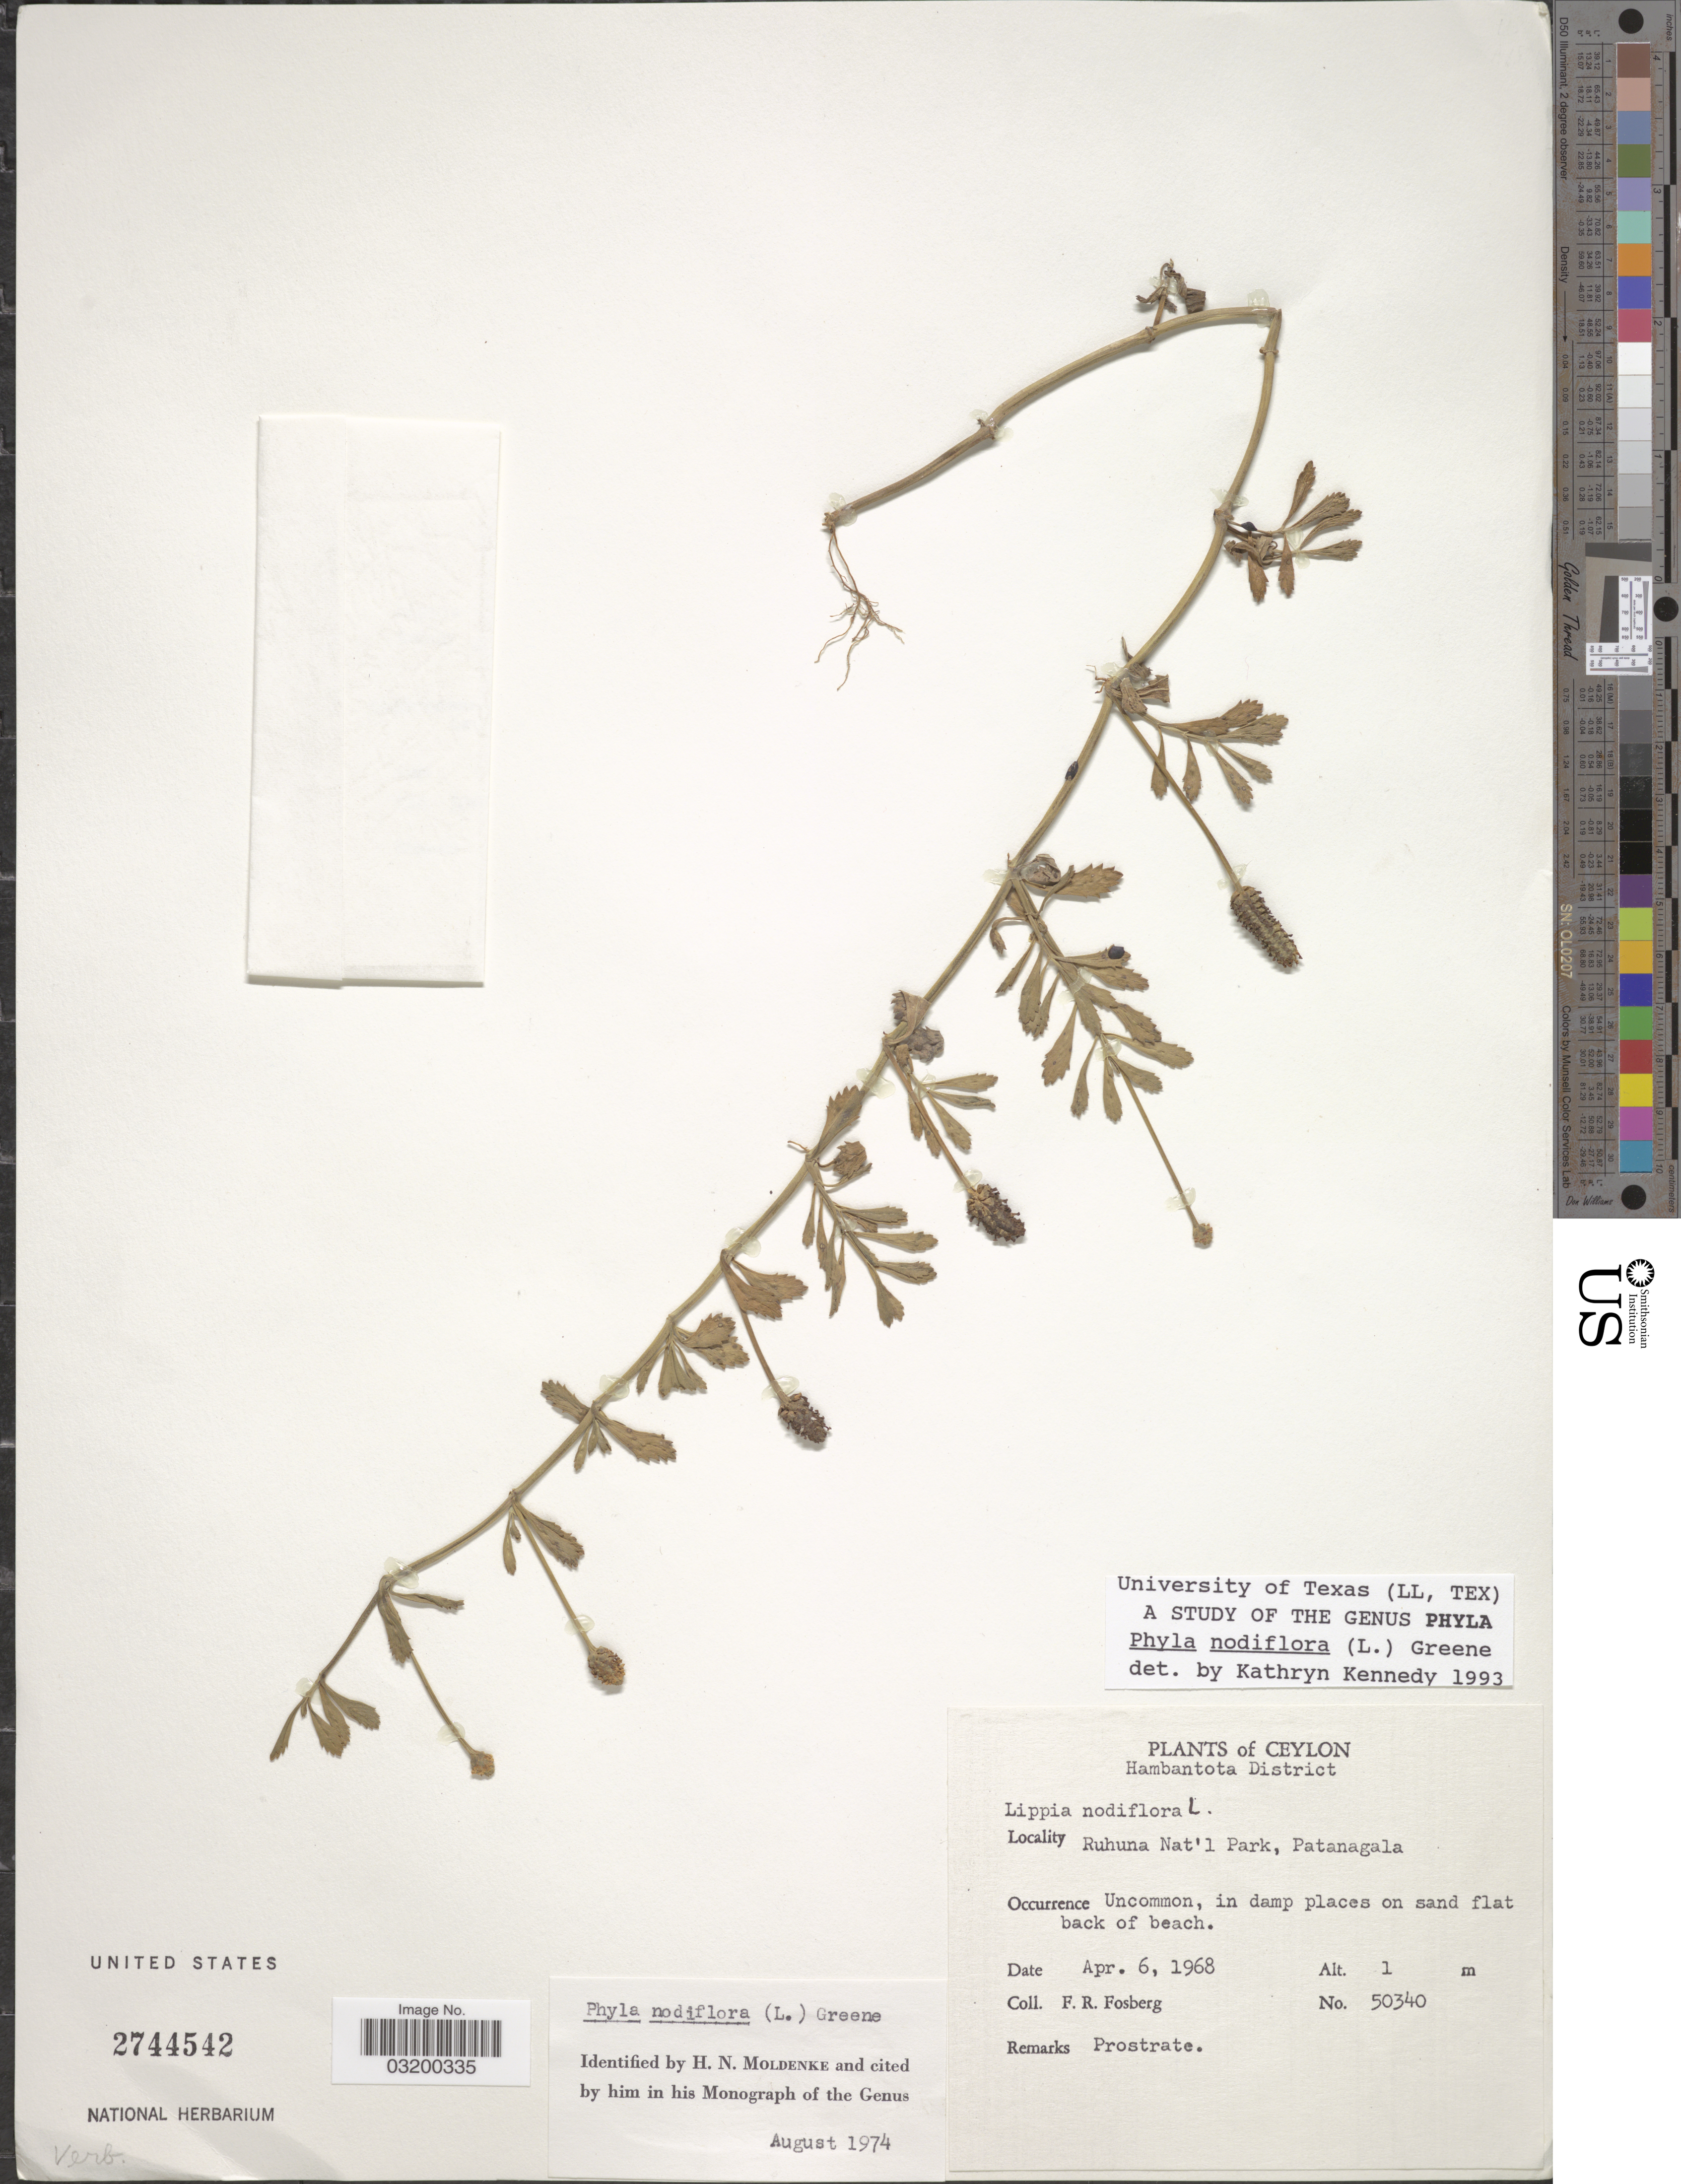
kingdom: Plantae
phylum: Tracheophyta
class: Magnoliopsida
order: Lamiales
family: Verbenaceae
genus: Phyla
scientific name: Phyla nodiflora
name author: (L.) Greene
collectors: F. R. Fosberg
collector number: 50340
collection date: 1968-04-06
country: Sri Lanka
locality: Ceylon. Hambantota District. Ruhuna Nat'l Park, Patanagala.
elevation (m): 1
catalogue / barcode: US 2744542